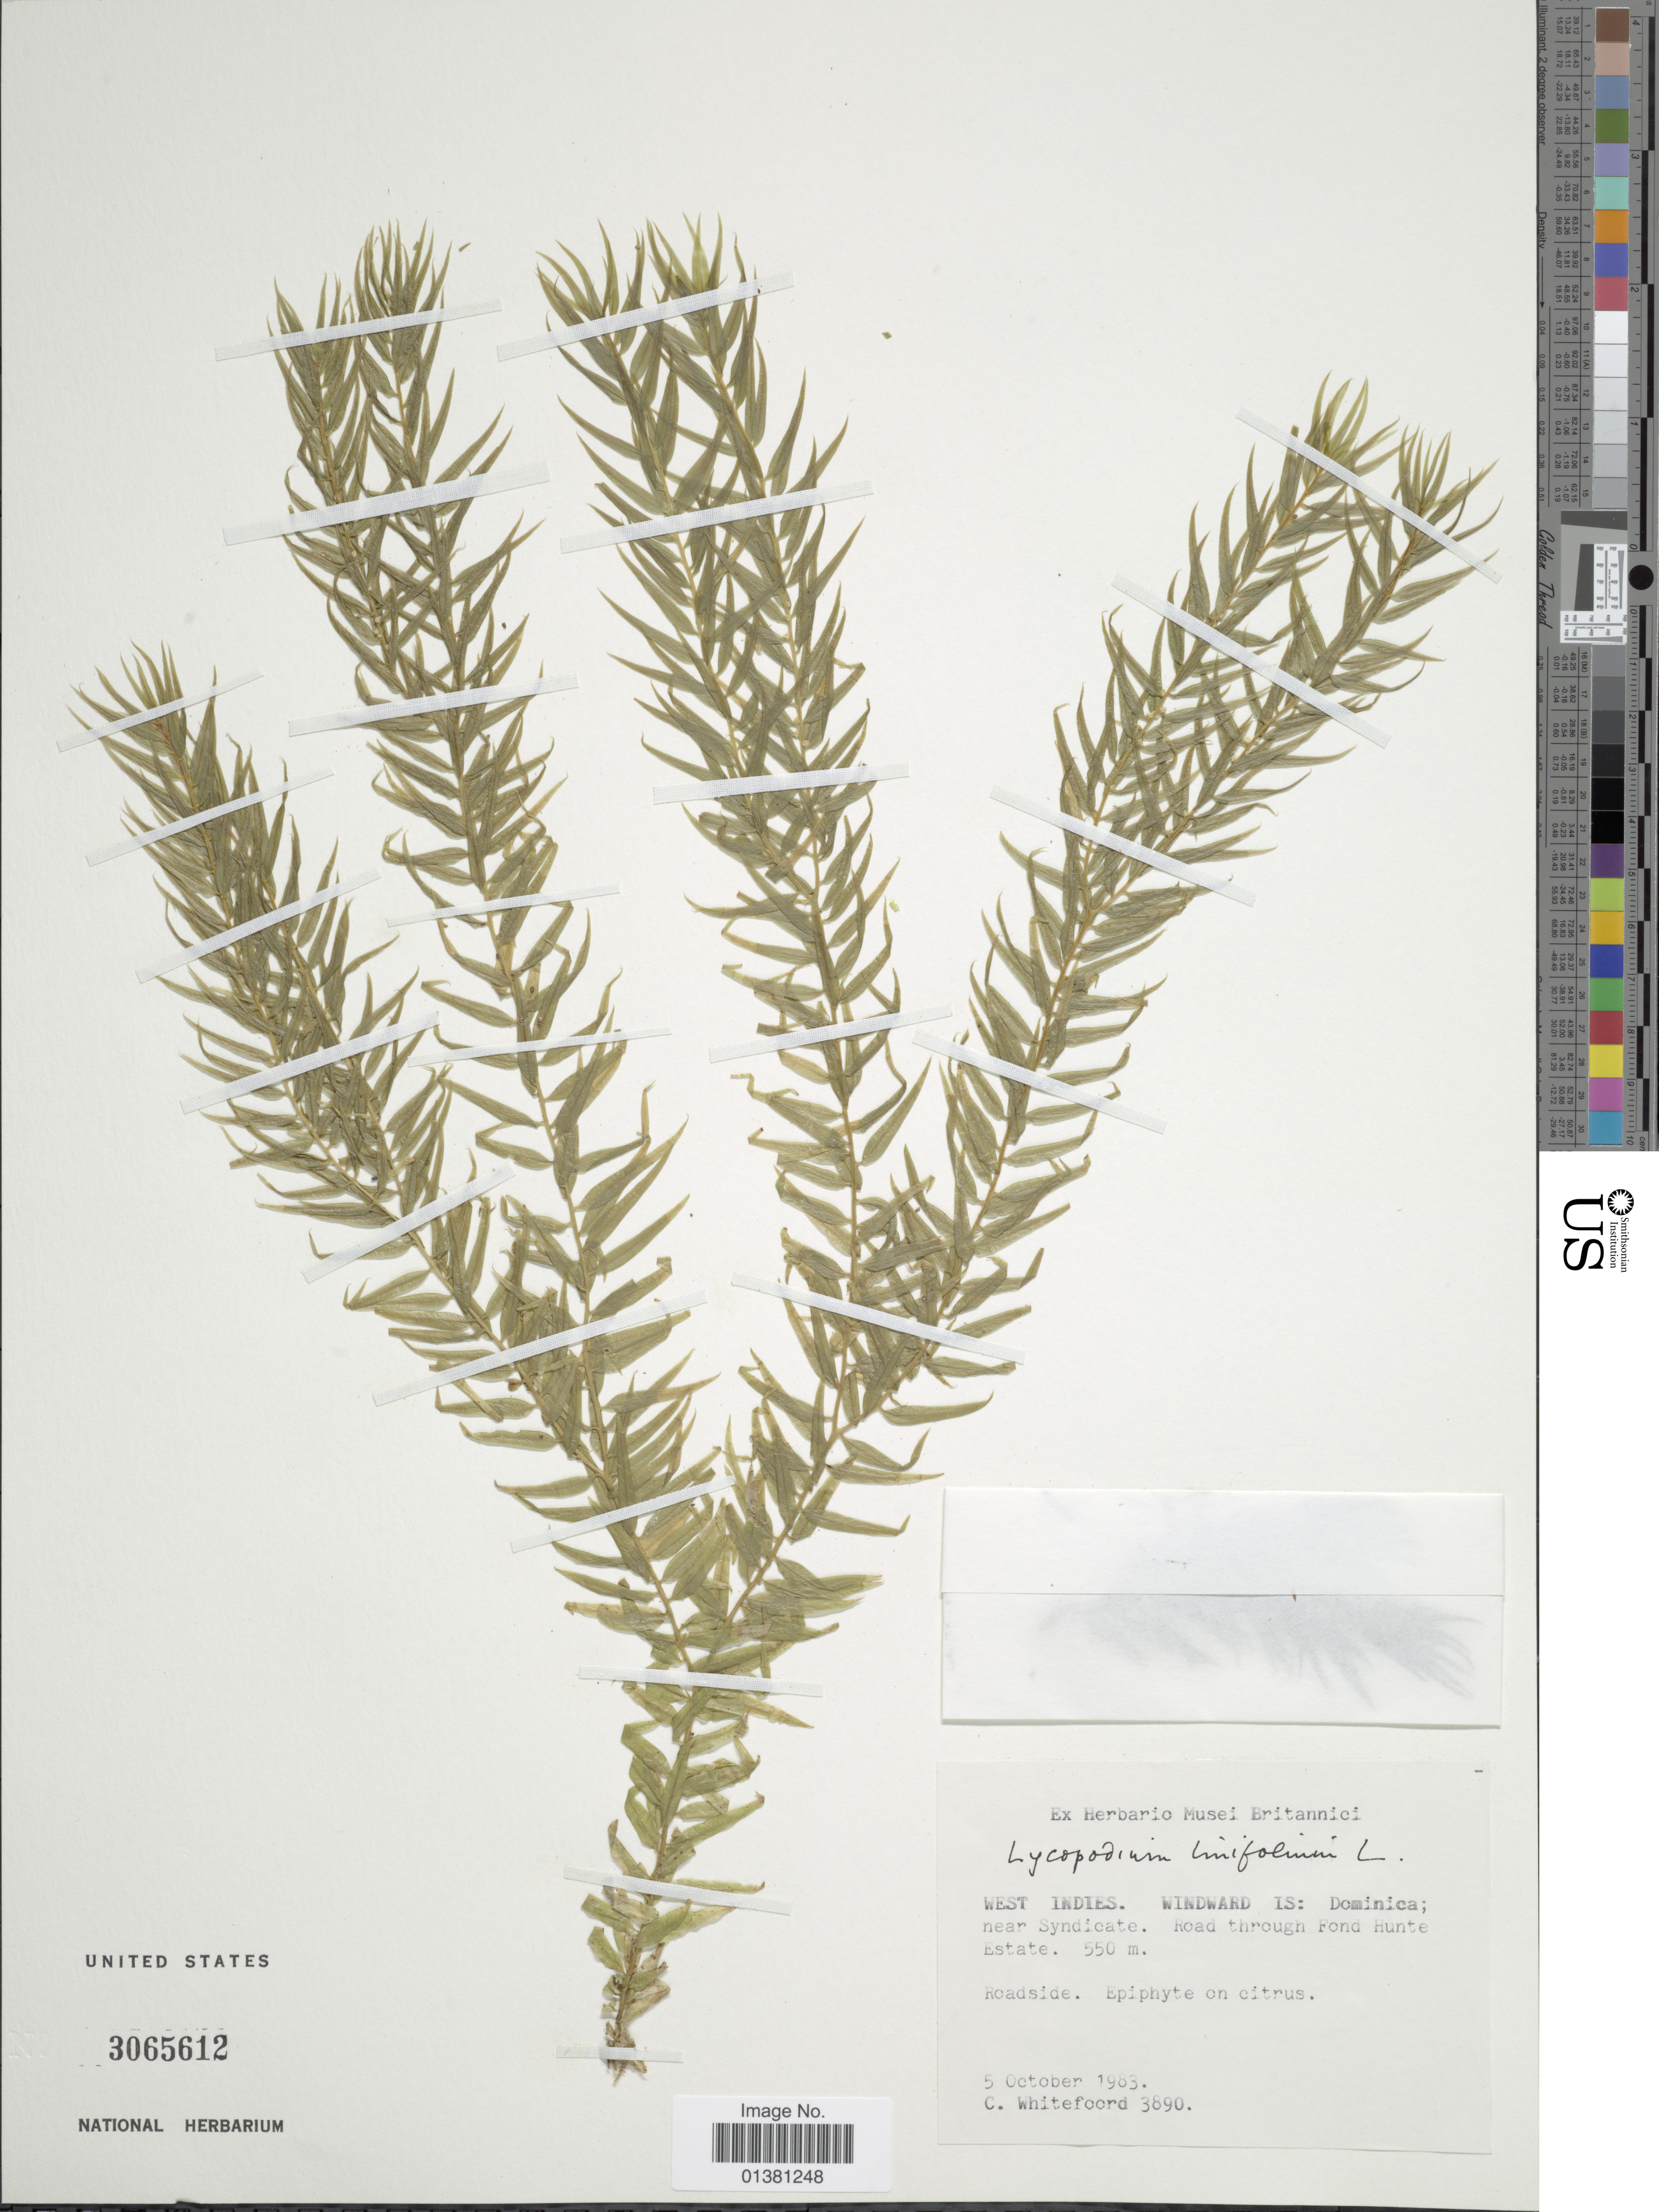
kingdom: Plantae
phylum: Tracheophyta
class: Lycopodiopsida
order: Lycopodiales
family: Lycopodiaceae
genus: Phlegmariurus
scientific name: Phlegmariurus linifolius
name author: (L.) B. Øllg.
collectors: C. Whitefoord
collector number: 3890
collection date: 1983-10-05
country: Dominica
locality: West Indies, Windward Is; Dominica; near Syndicate. Road through Fond Hunte Estate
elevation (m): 550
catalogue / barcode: US 3065612